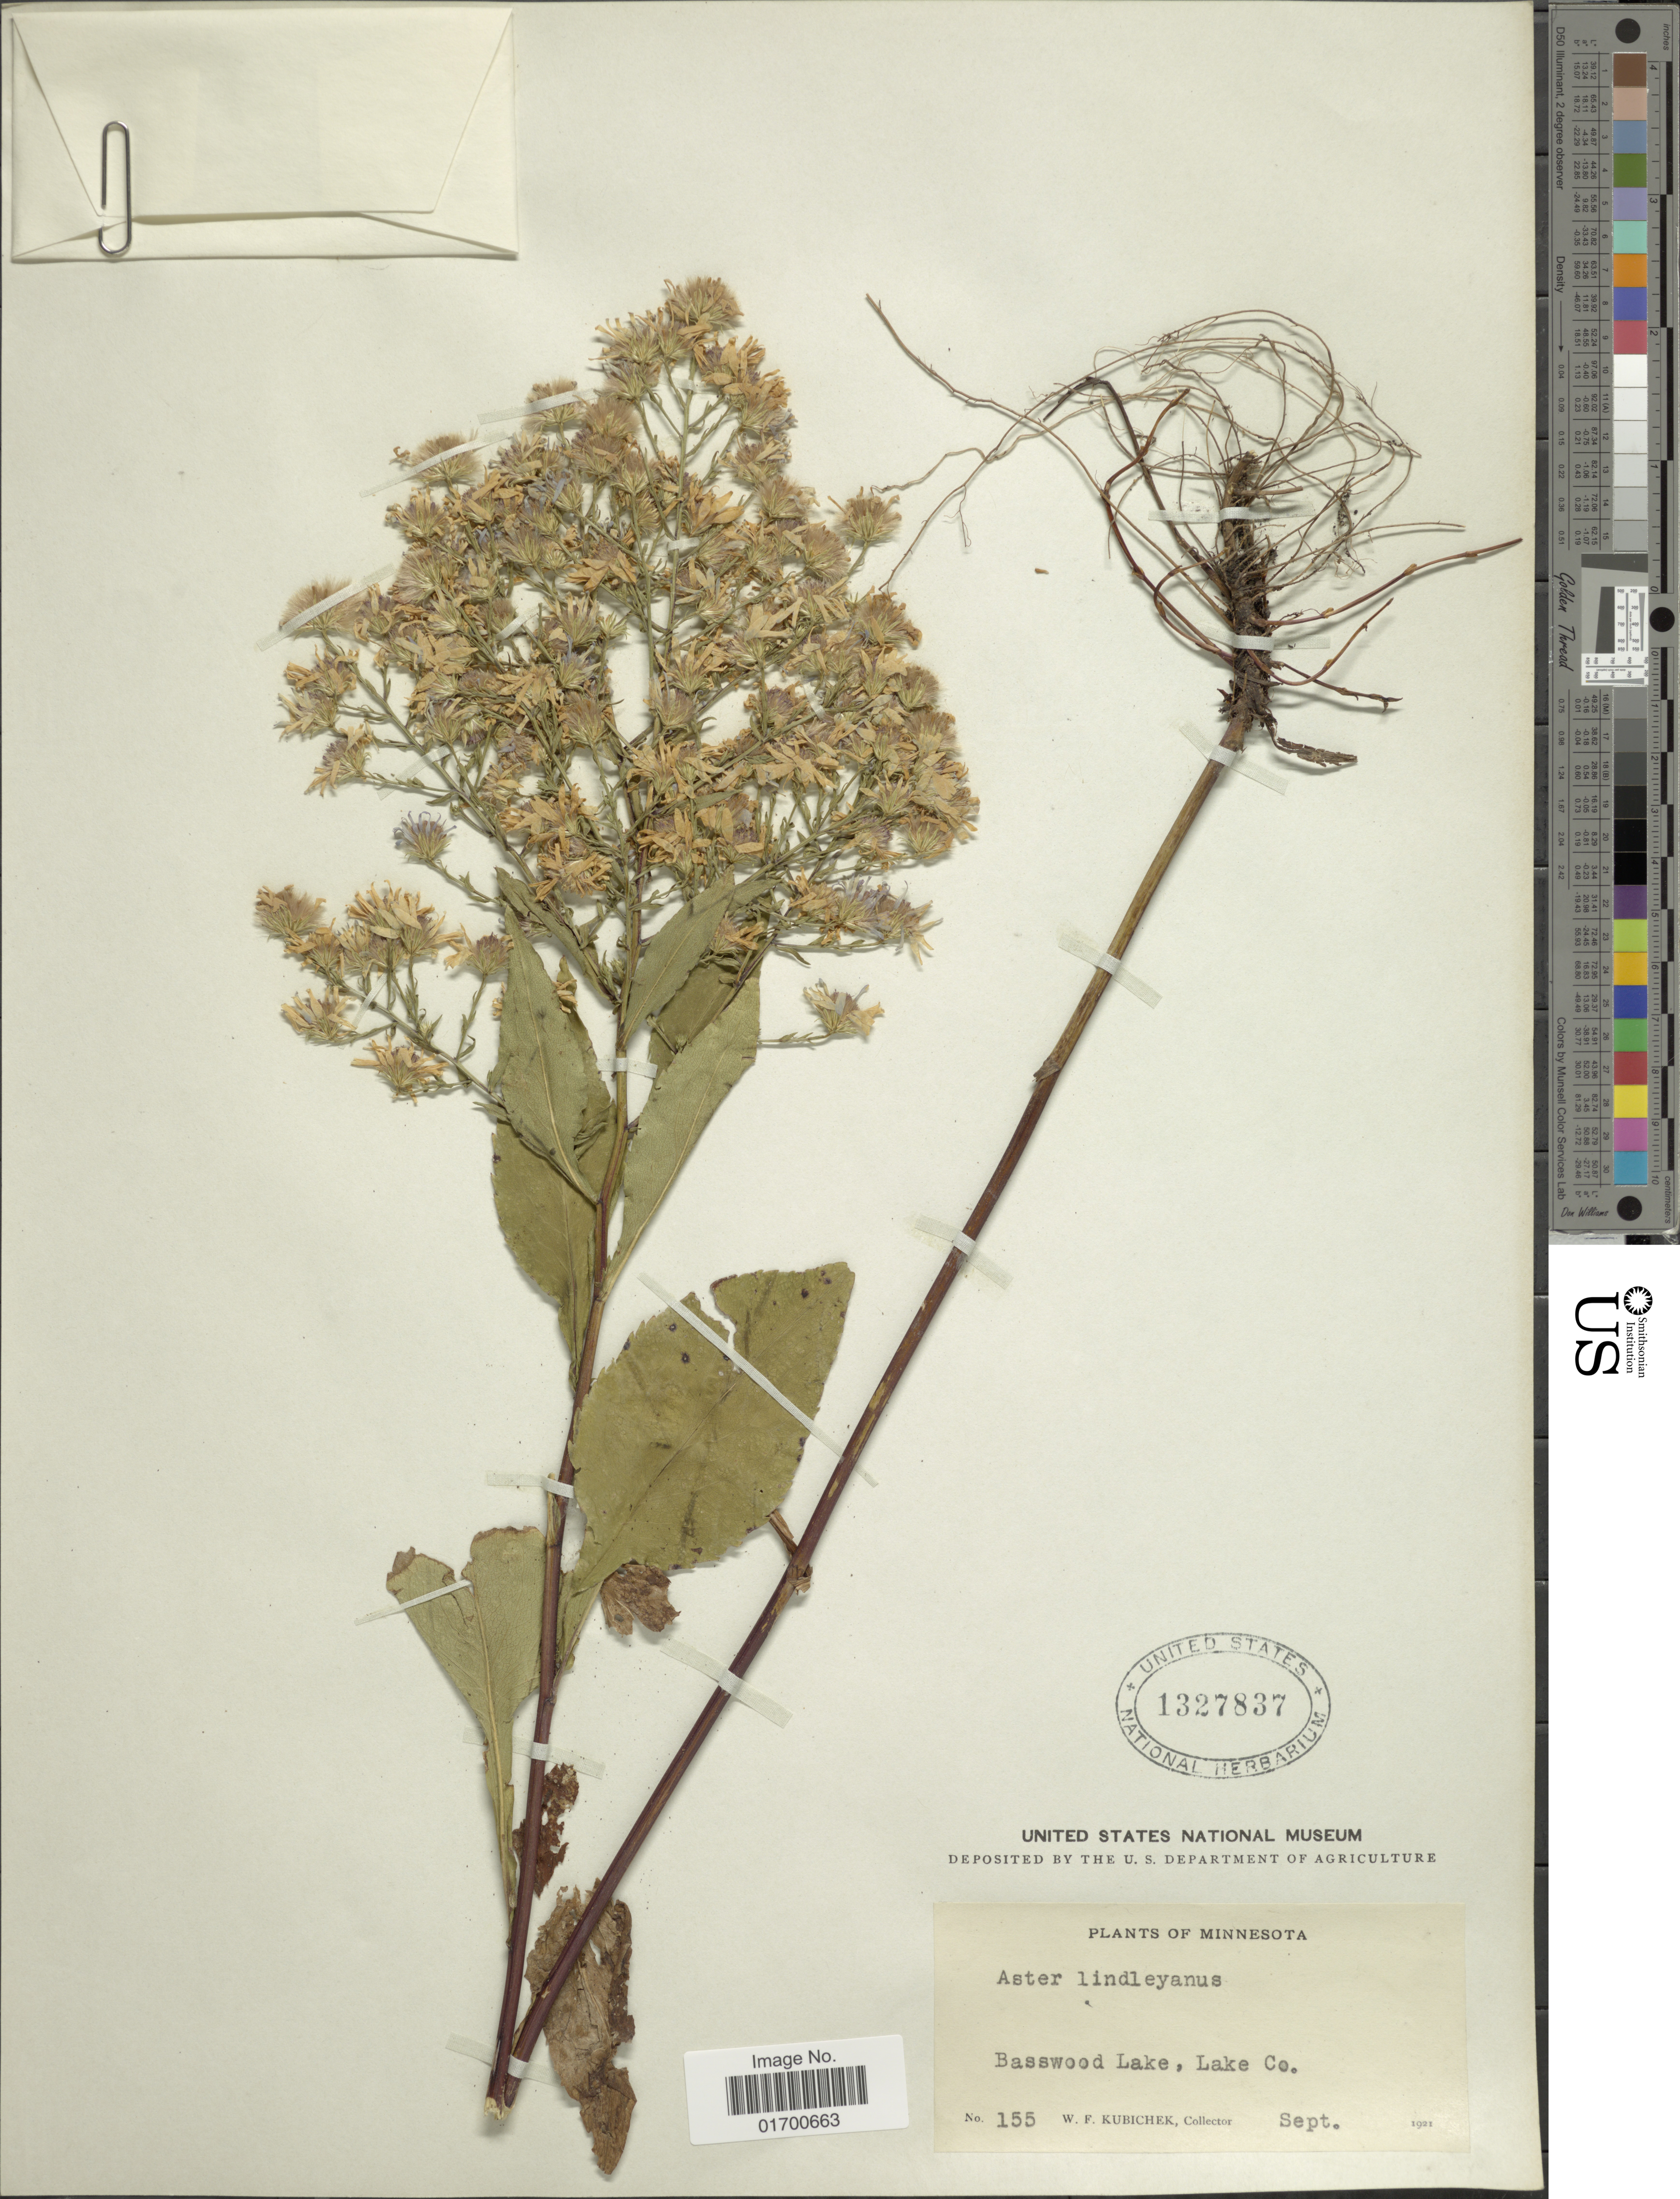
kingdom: Plantae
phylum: Tracheophyta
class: Magnoliopsida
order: Asterales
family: Asteraceae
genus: Symphyotrichum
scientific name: Symphyotrichum ciliolatum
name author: (Lindl.) Á. Löve & D. Löve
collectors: W. Kubichek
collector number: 155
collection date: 1921-09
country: United States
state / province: Minnesota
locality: Basswood Lake, Lake Co.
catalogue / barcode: US 1327837